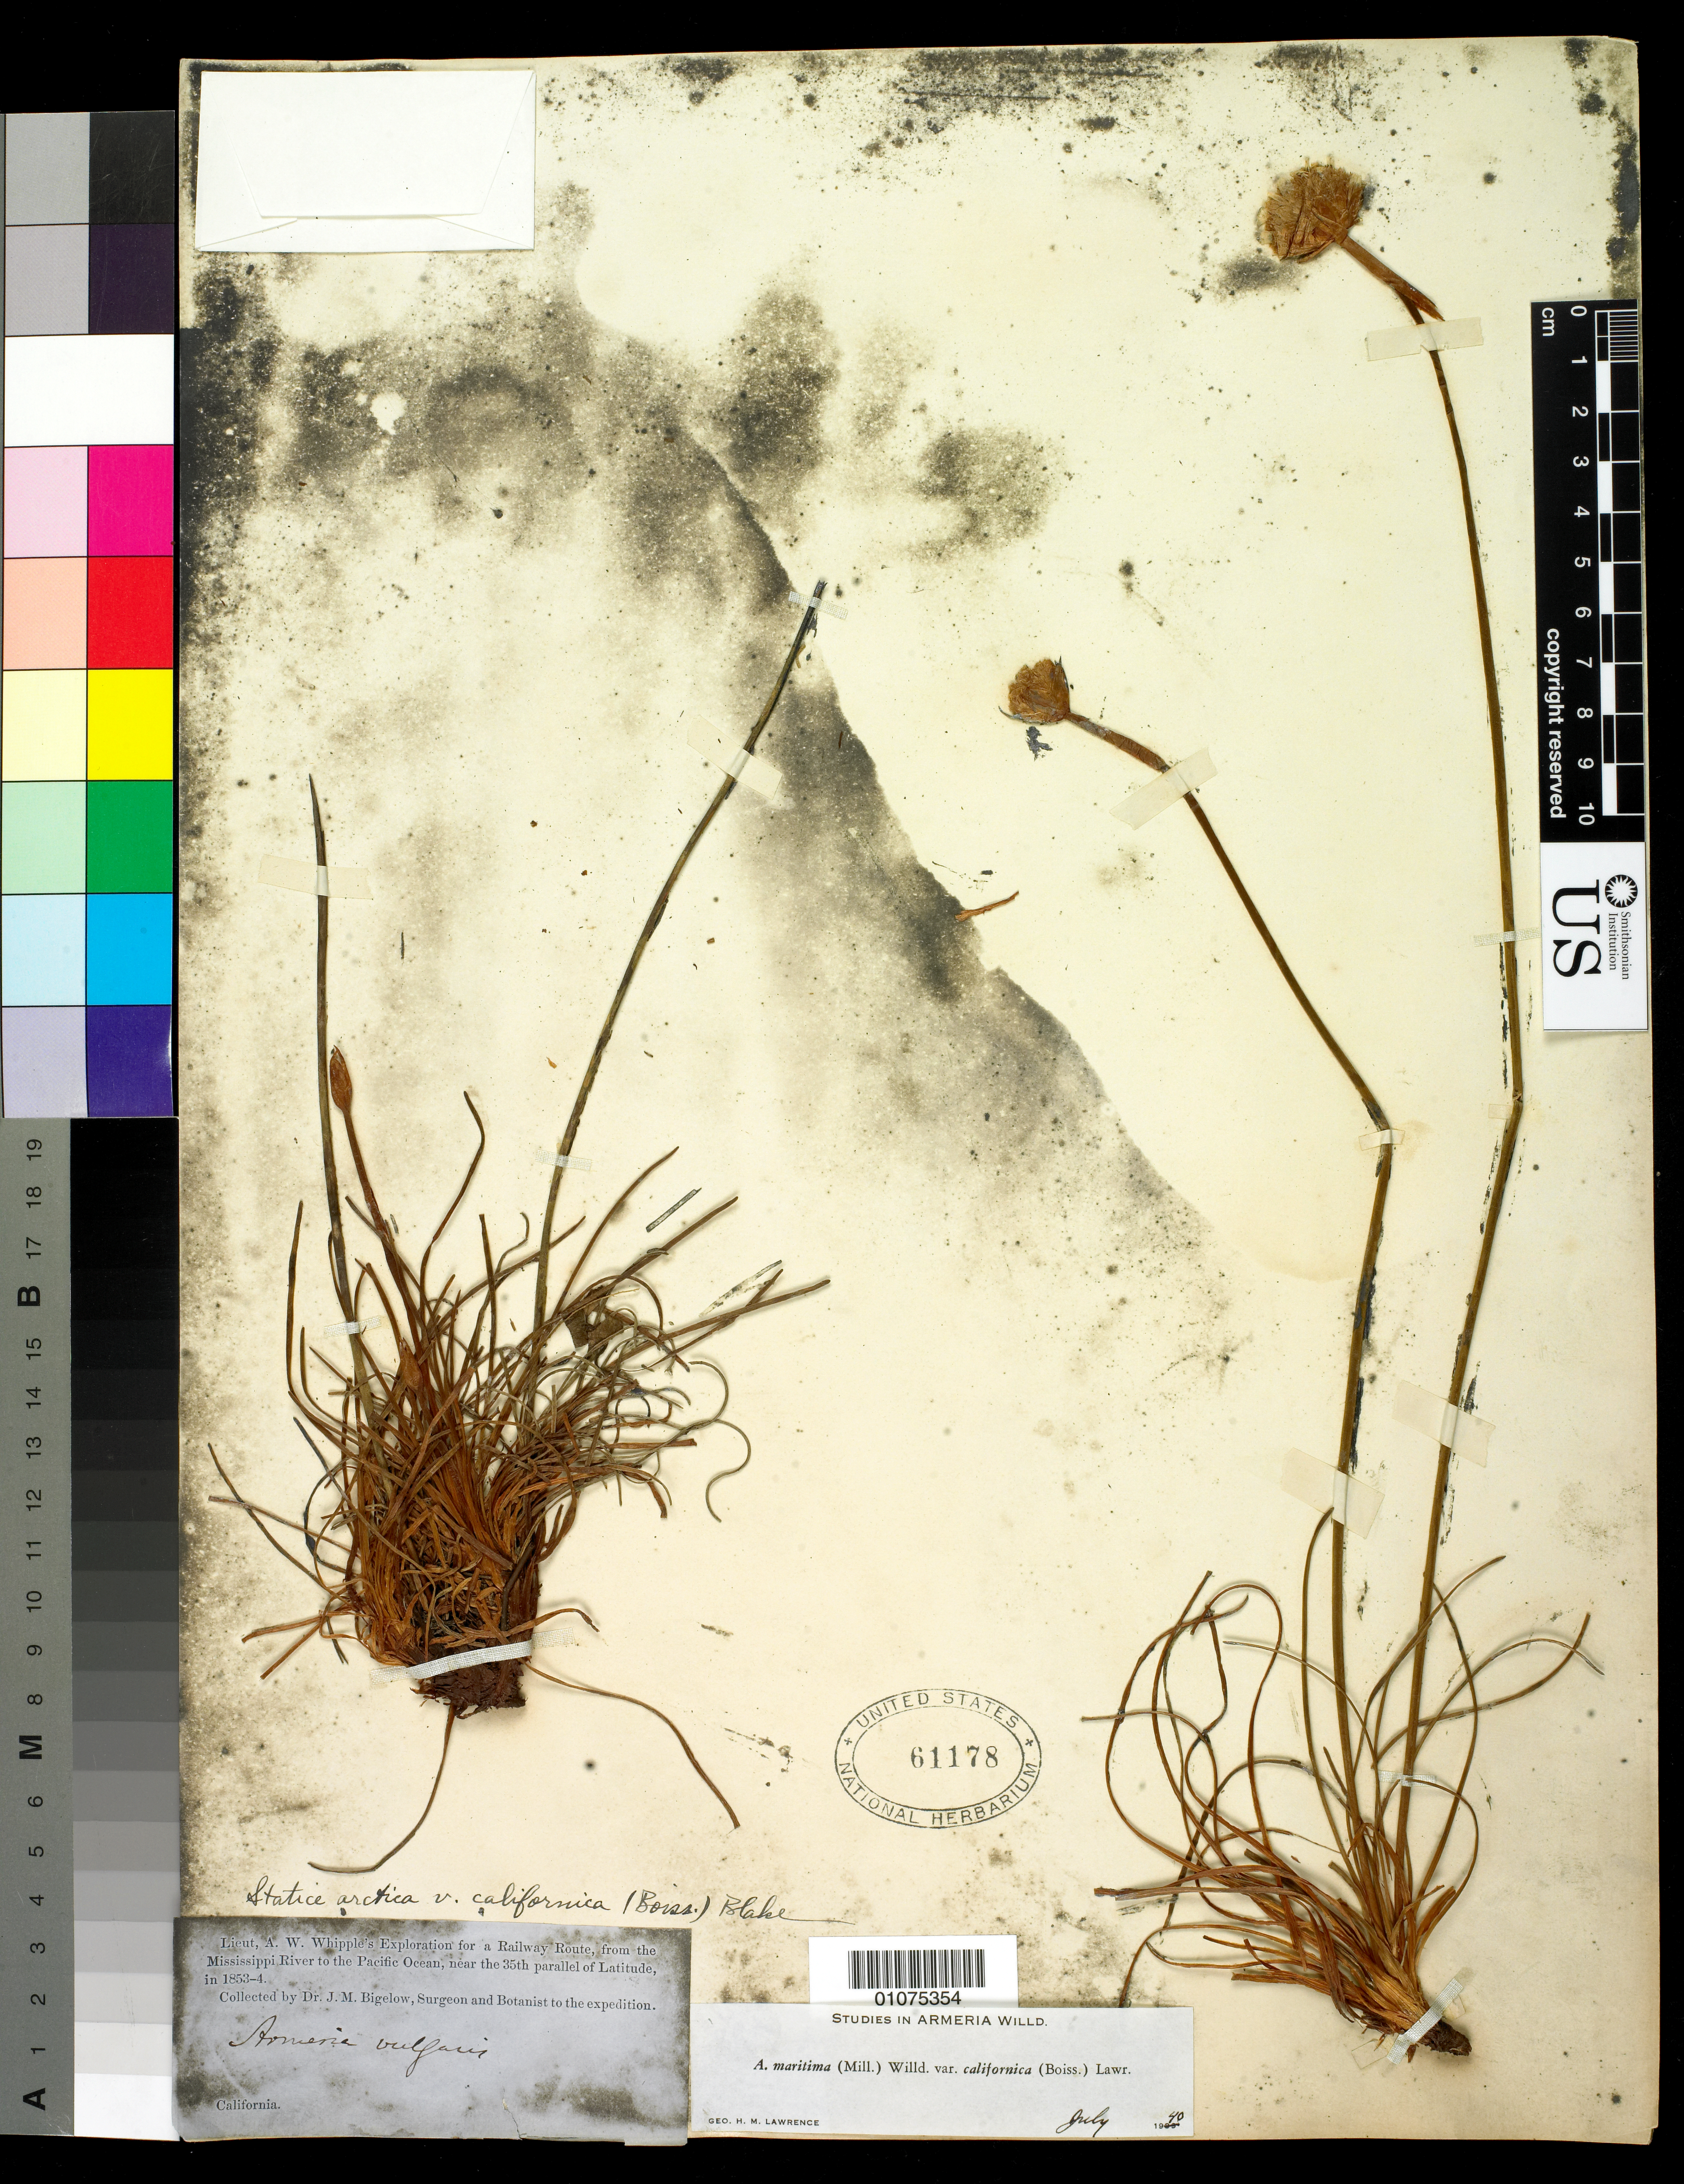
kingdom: Plantae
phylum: Tracheophyta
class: Magnoliopsida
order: Caryophyllales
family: Plumbaginaceae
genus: Armeria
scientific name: Armeria maritima subsp. californica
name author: (Boiss.) A.E. Porsild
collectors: J. M. Bigelow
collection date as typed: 1853 to -- --- 1854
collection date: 1853/1854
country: United States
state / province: California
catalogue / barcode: US 61178